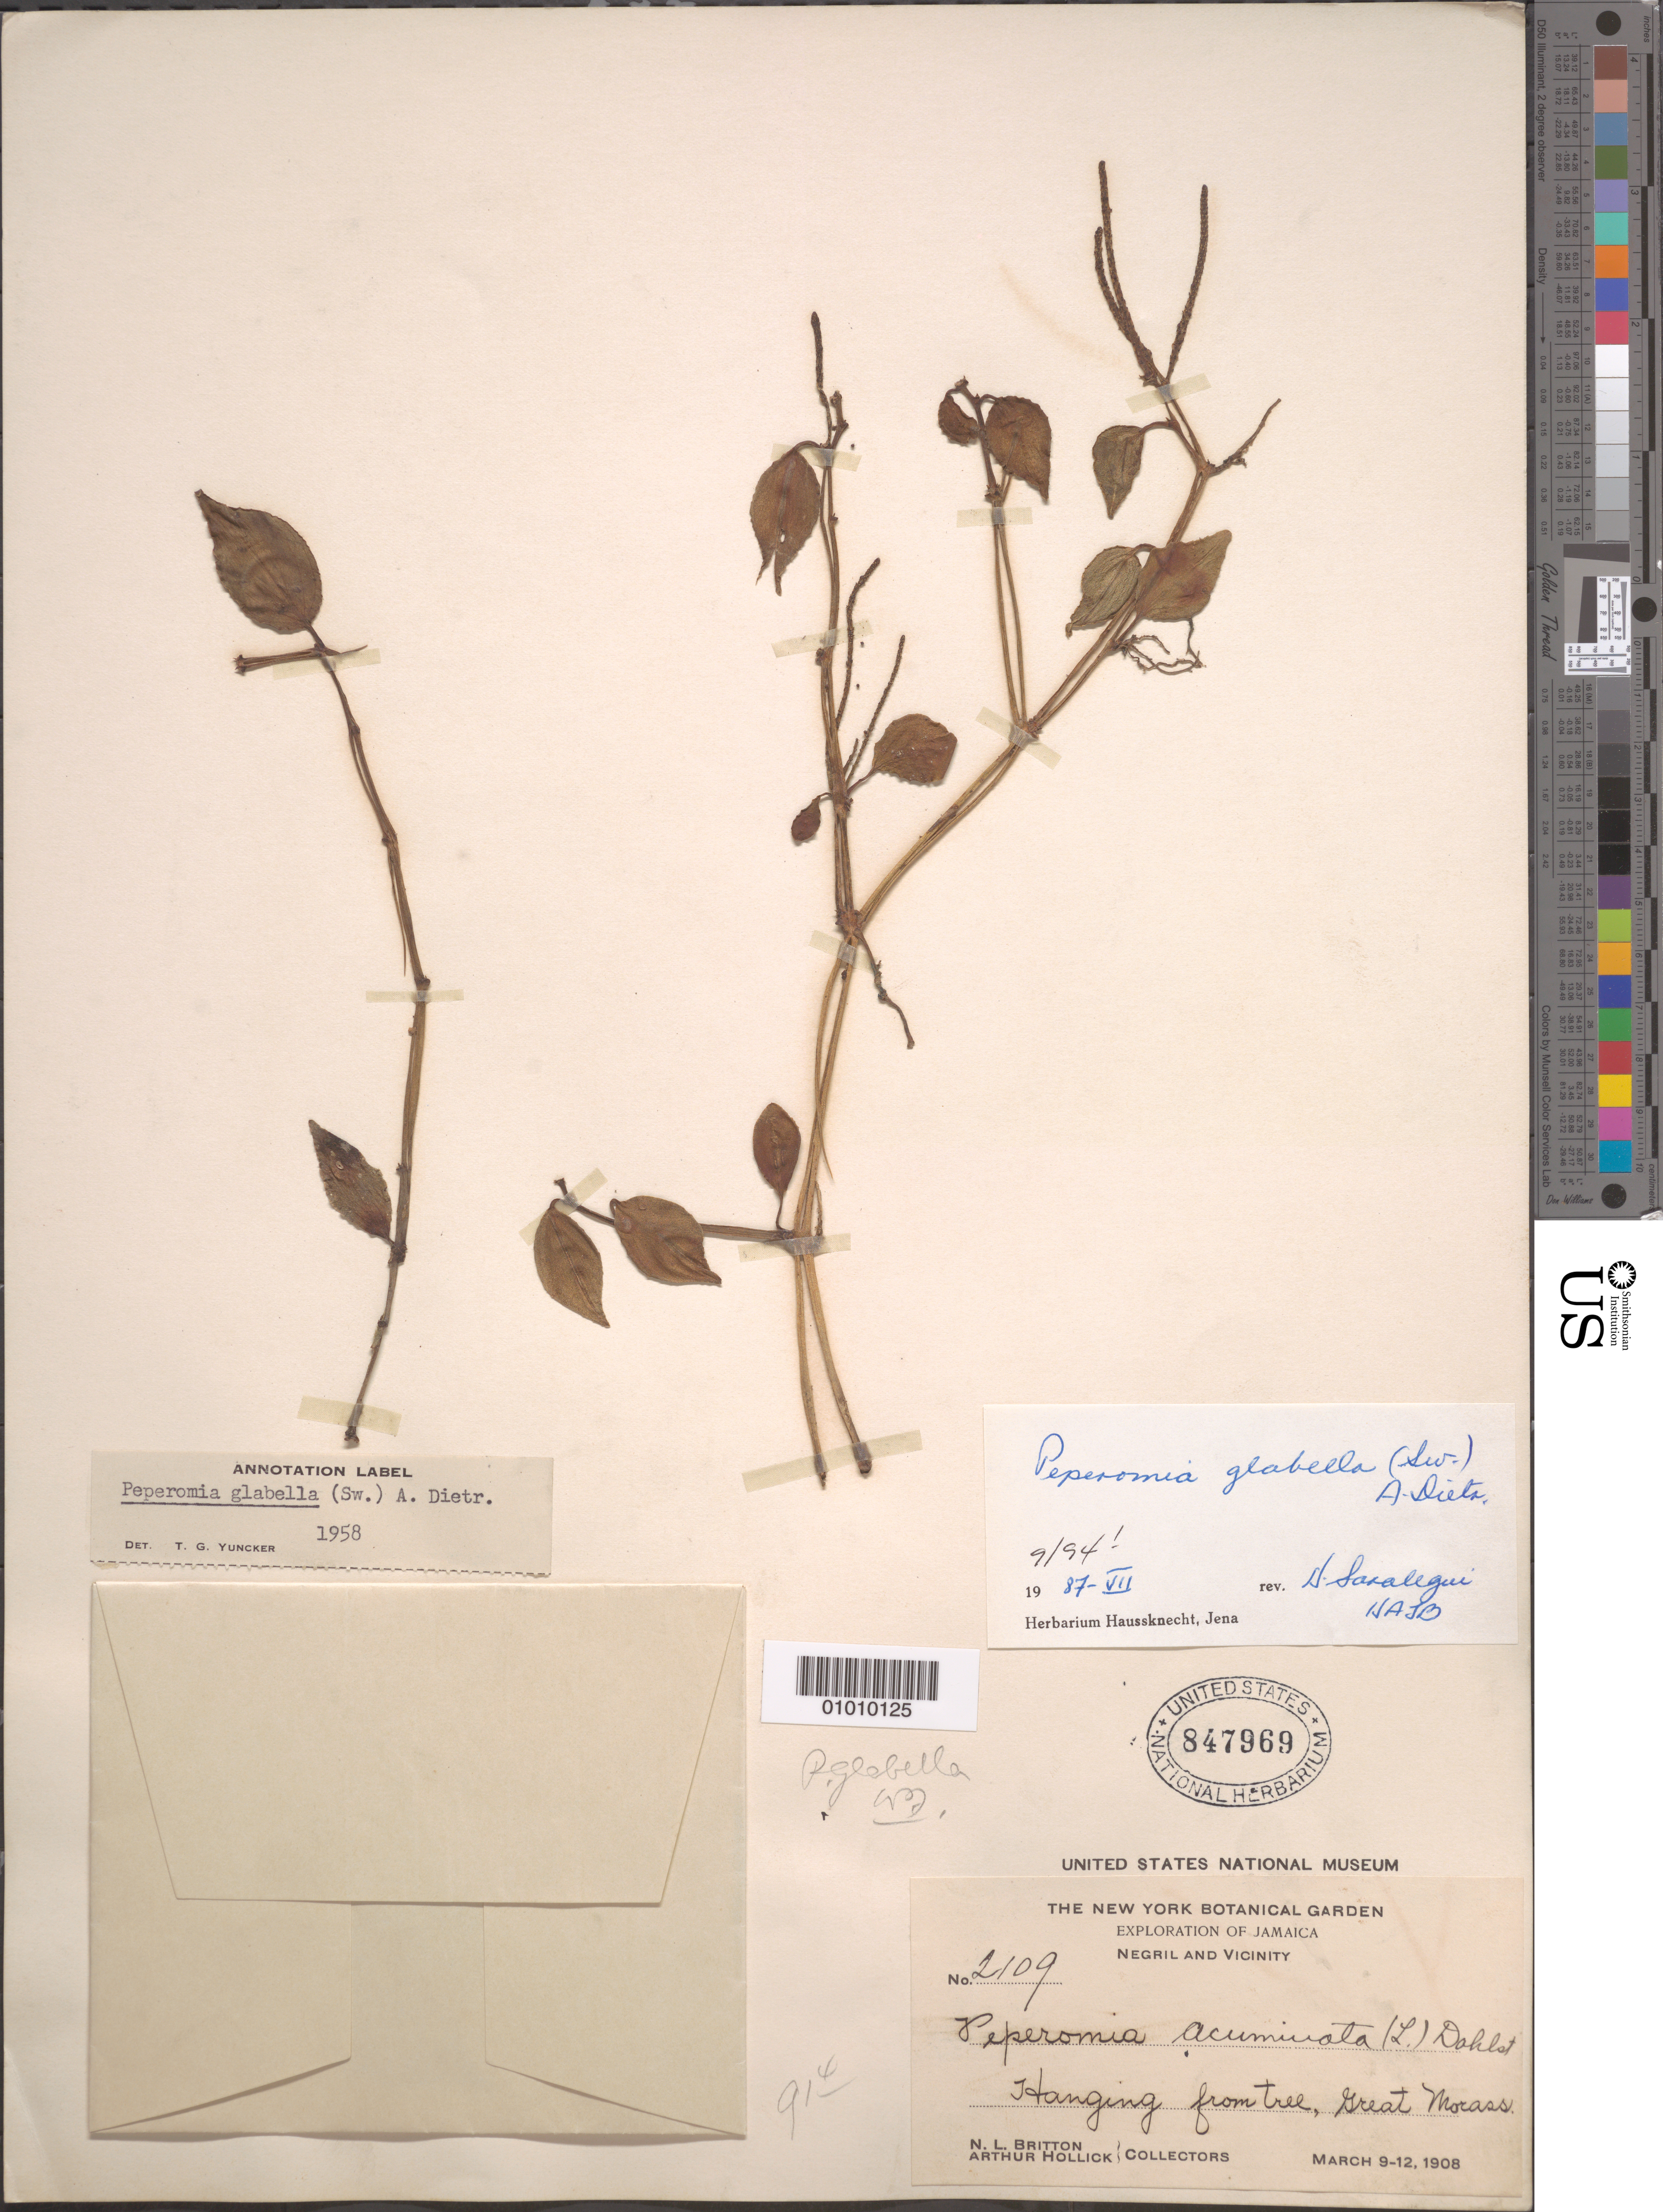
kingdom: Plantae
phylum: Tracheophyta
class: Magnoliopsida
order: Piperales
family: Piperaceae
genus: Peperomia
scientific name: Peperomia glabella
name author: (Sw.) A. Dietr.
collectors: N. Britton & B. Hollick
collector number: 2109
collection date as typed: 09 Mar 1908 to 12 Mar 1908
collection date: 1908-03-09/1908-03-12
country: Jamaica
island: Jamaica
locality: Hanging from a tree, Great Morass. Negril and Vicinity.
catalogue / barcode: US 847969